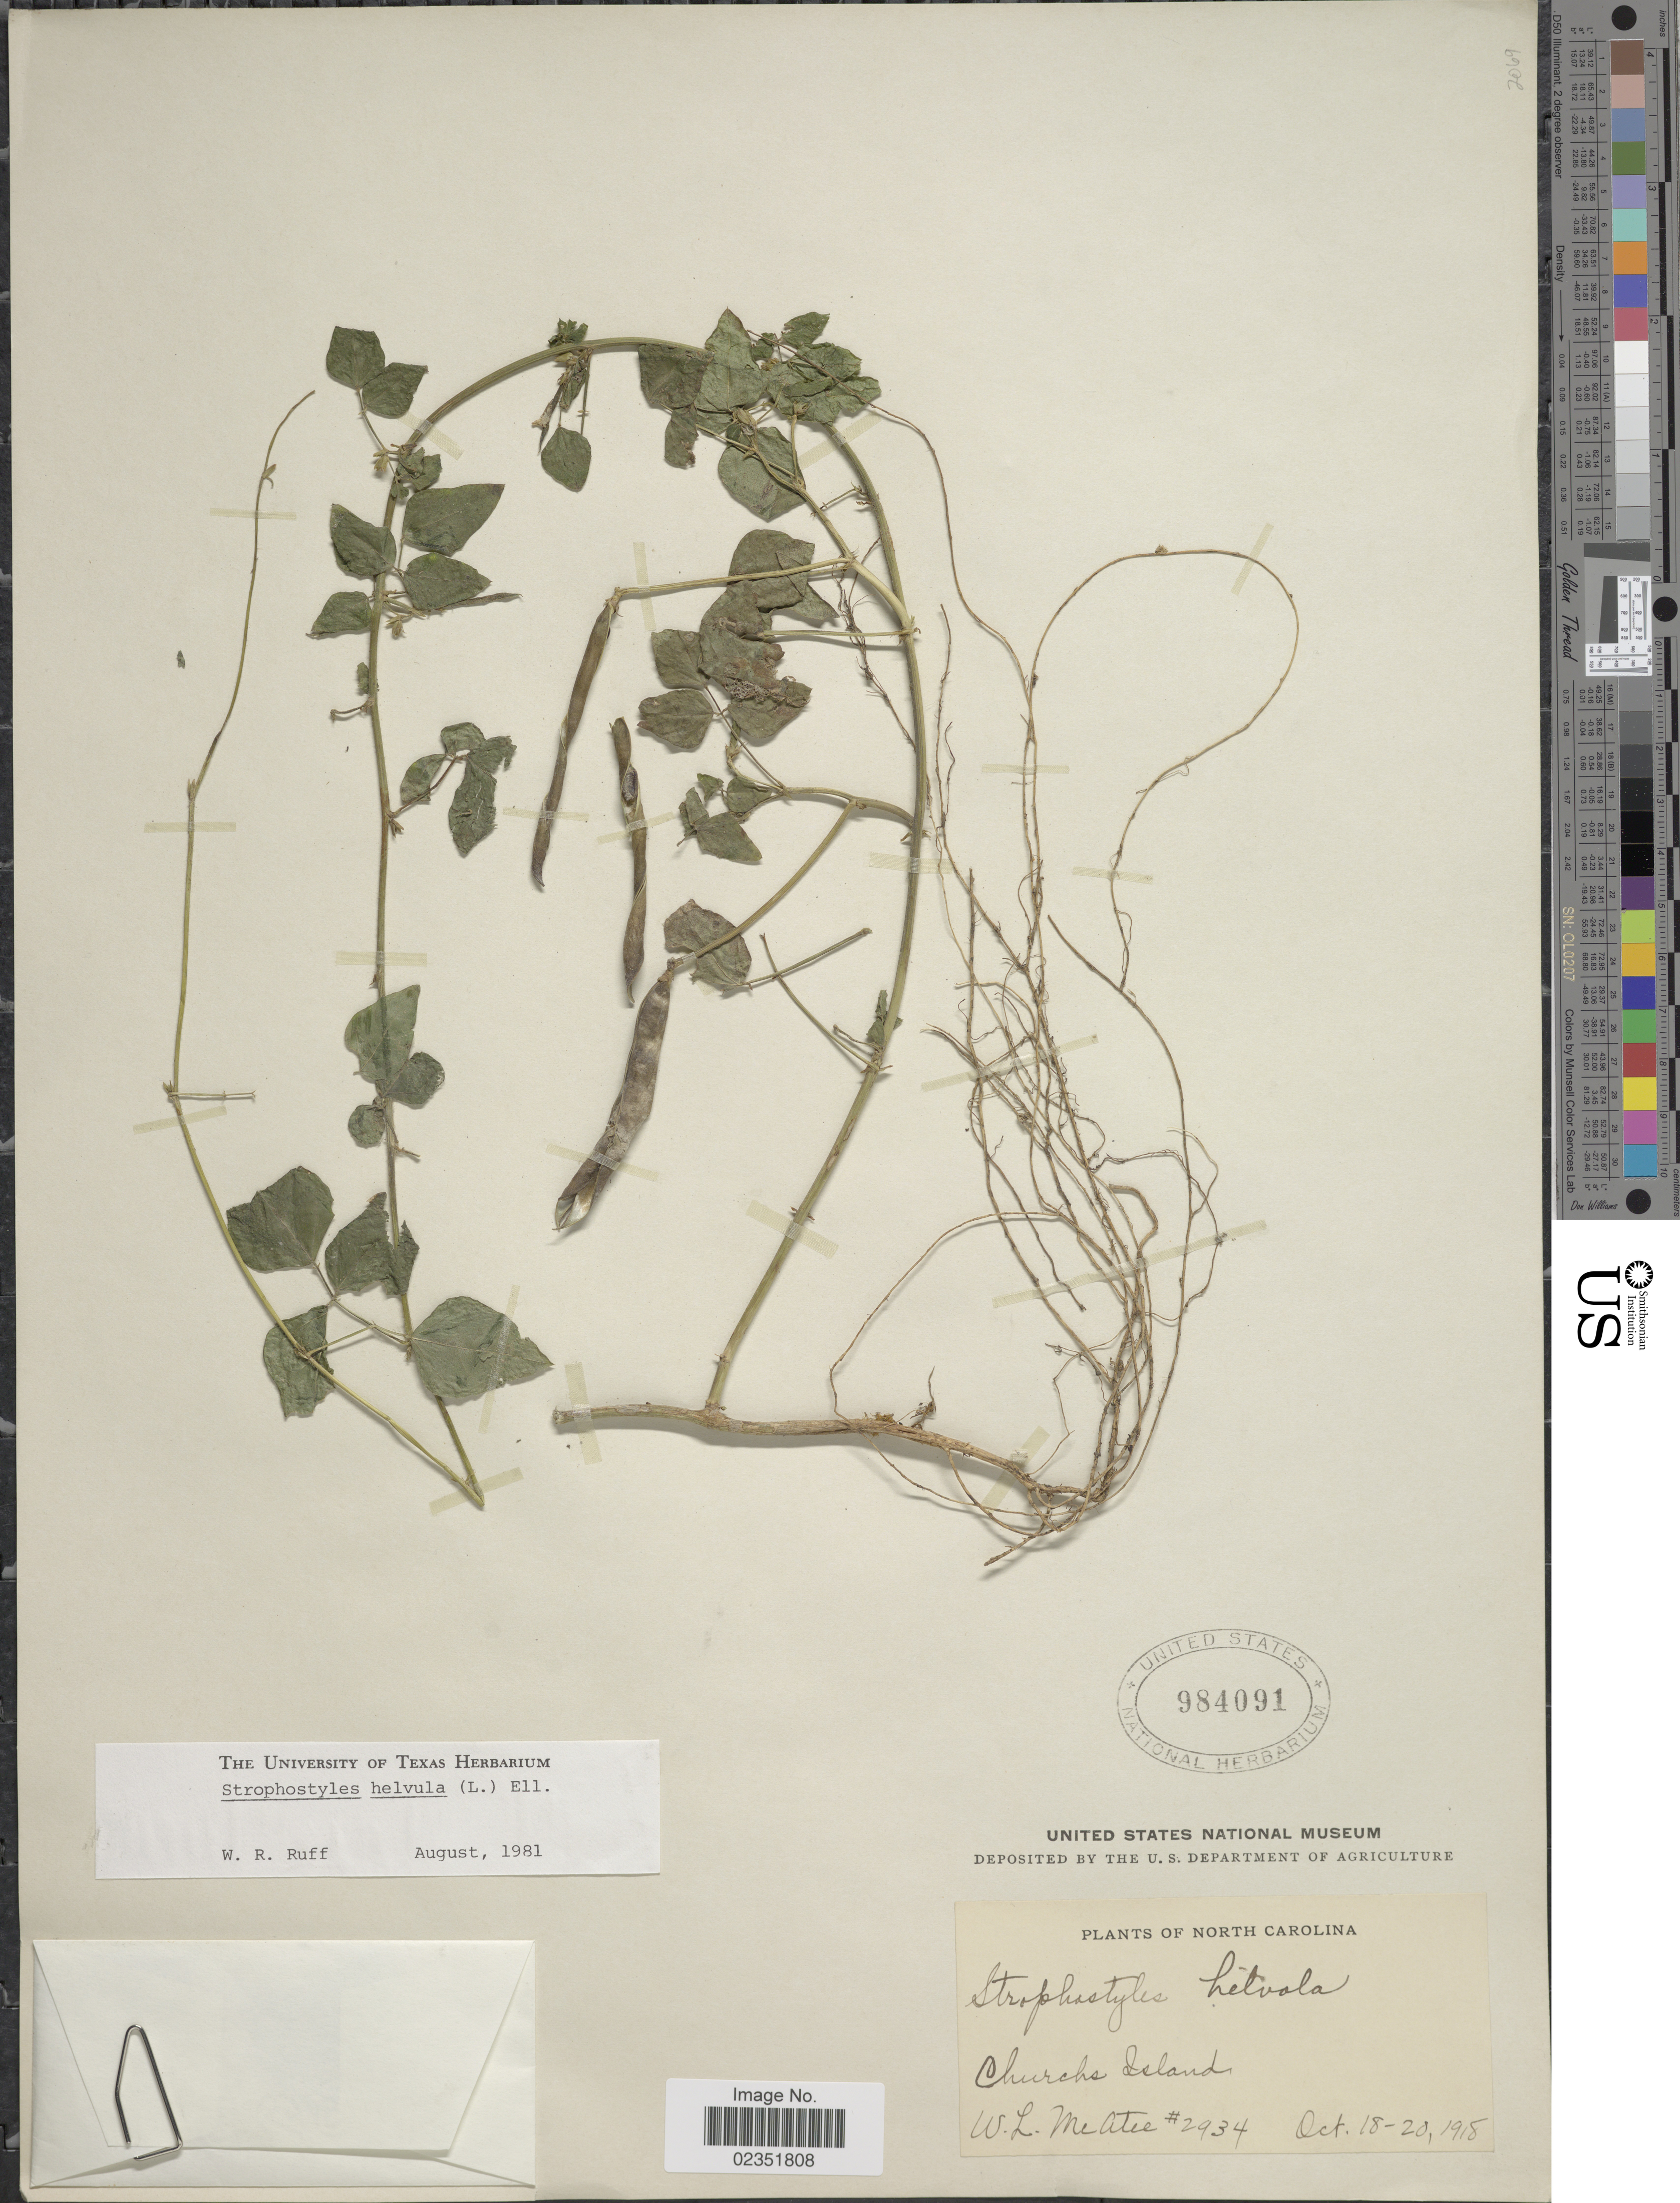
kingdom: Plantae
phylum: Tracheophyta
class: Magnoliopsida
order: Fabales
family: Fabaceae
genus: Strophostyles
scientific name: Strophostyles helvola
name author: (L.) Elliott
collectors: W. McAtee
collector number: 2934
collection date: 1918-10-18/1918-10-20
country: United States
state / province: North Carolina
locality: Churchs Island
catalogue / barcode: US 984091